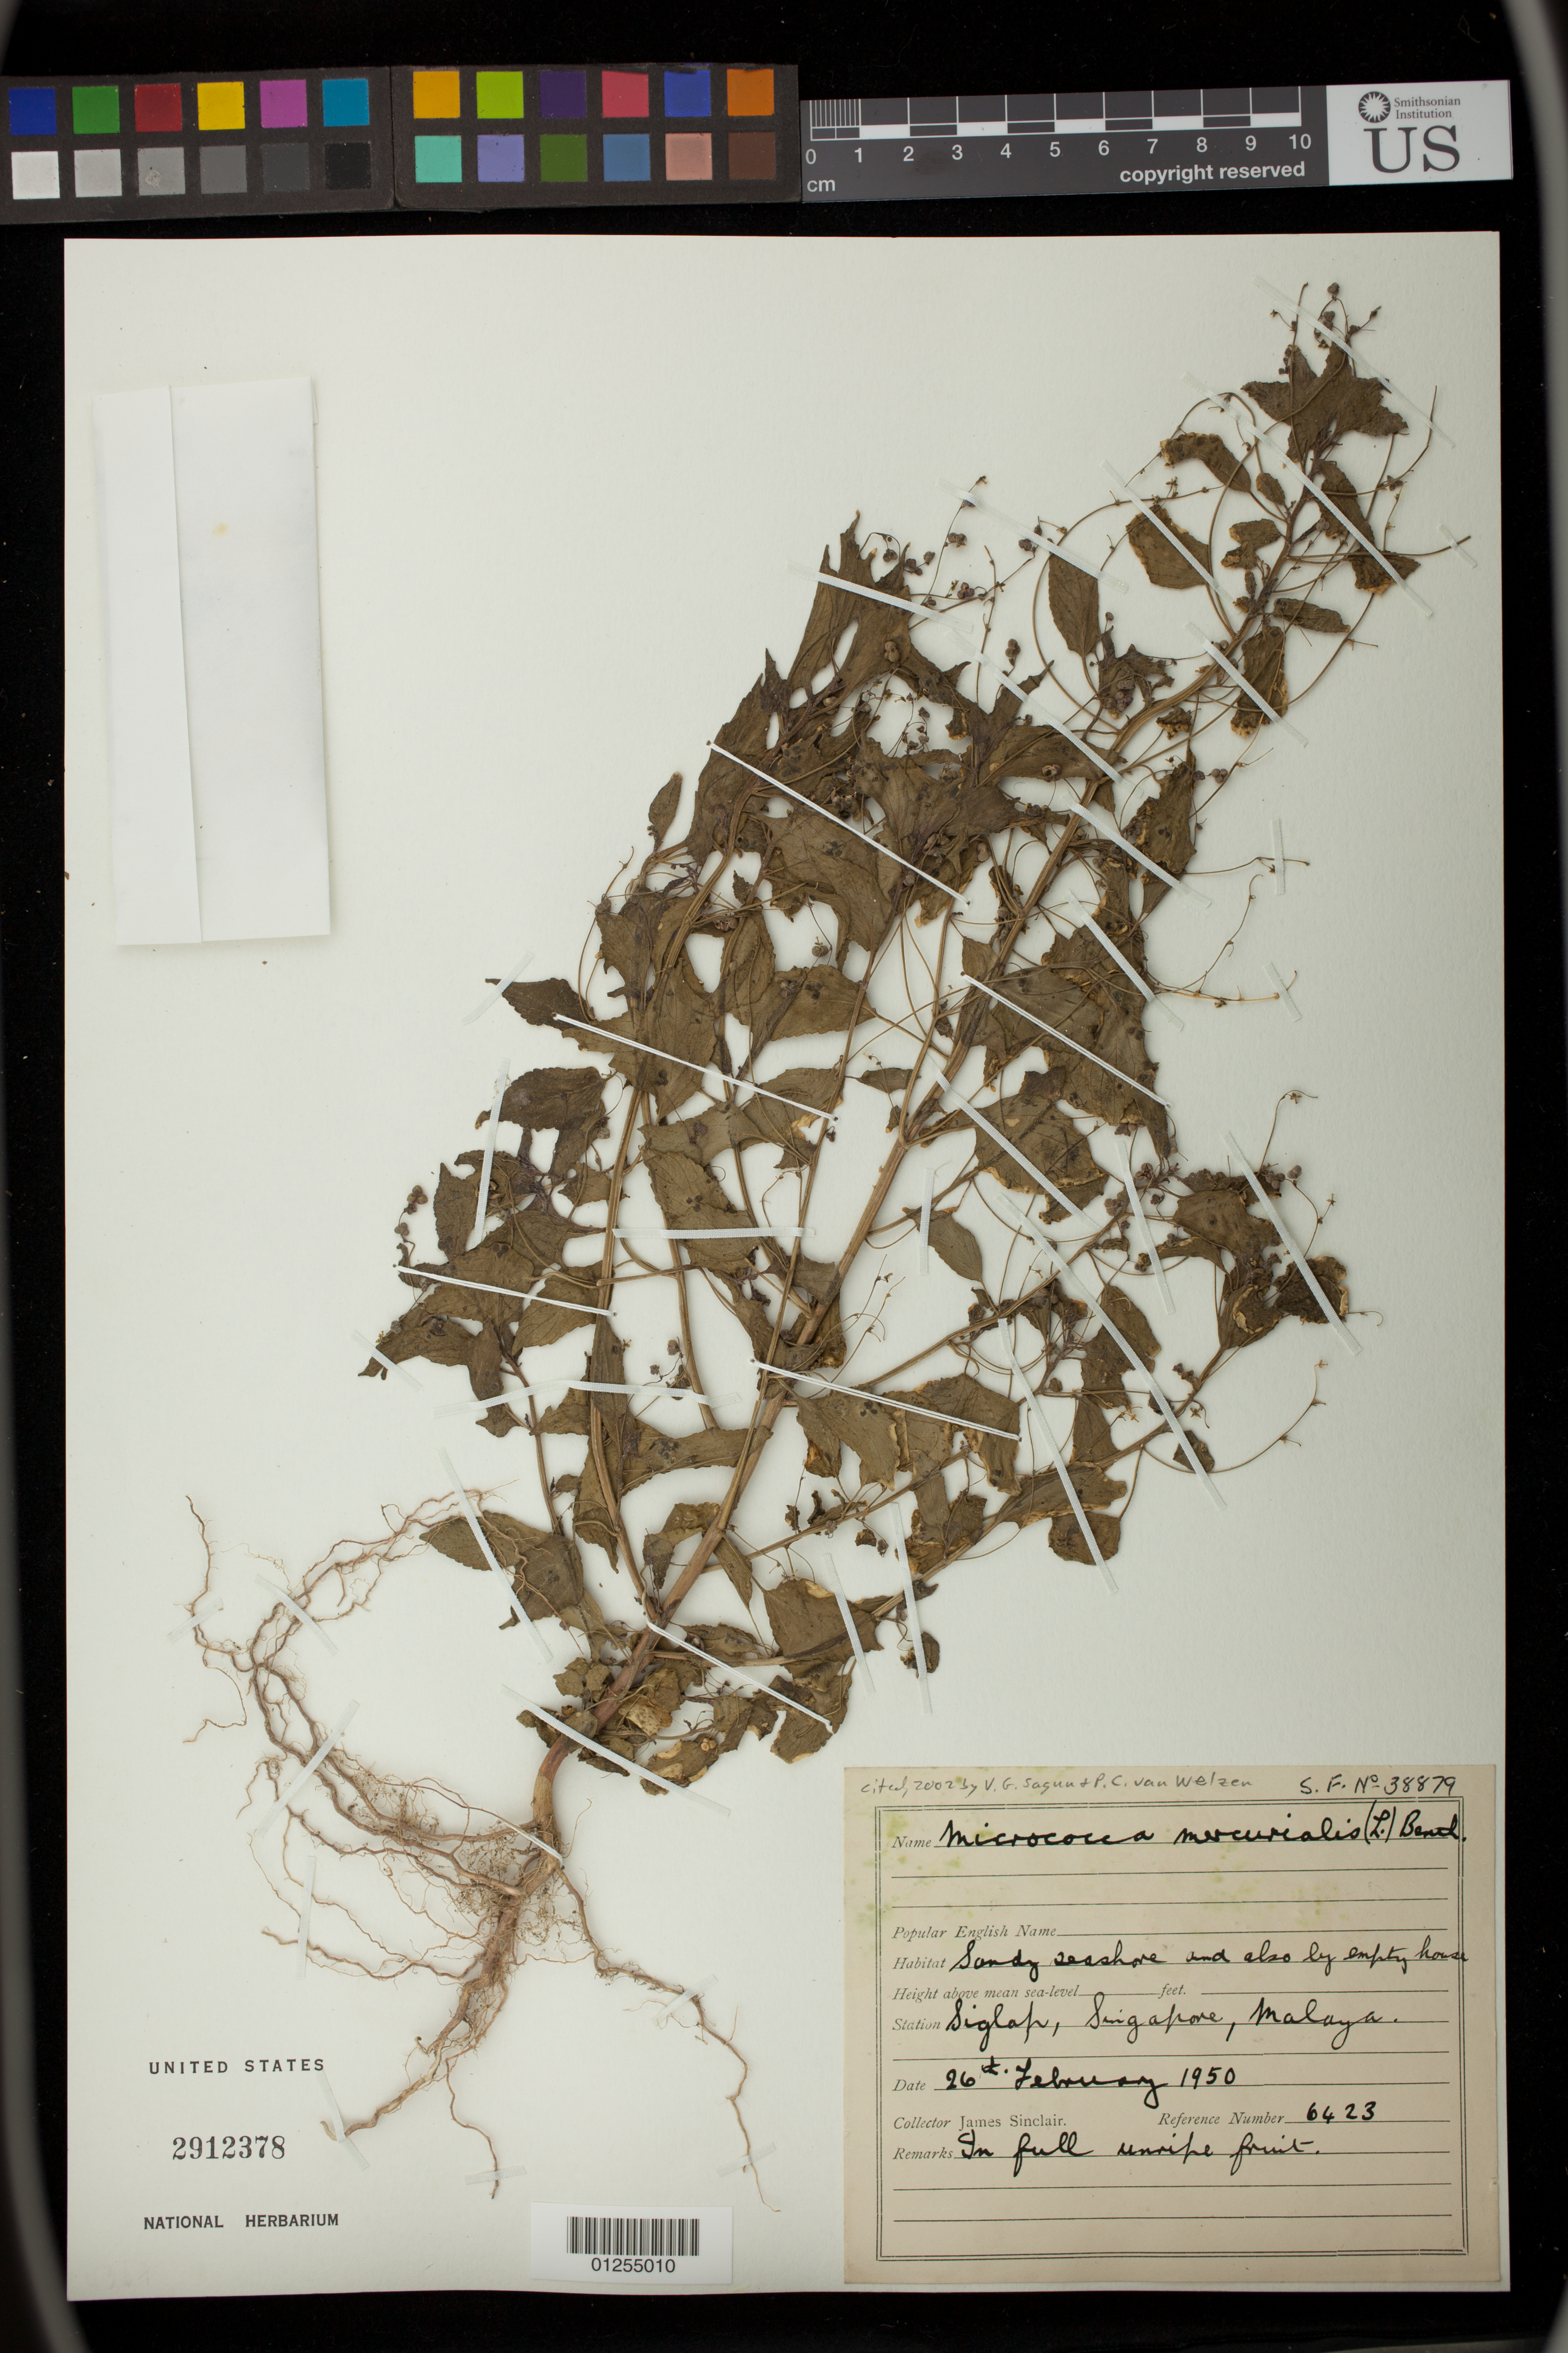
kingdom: Plantae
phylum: Tracheophyta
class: Magnoliopsida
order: Malpighiales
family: Euphorbiaceae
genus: Micrococca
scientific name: Micrococca mercurialis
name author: (Linn) Benth.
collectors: J. Sinclair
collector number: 6423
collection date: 1950-02-26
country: Singapore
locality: Siglap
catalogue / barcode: US 2912378